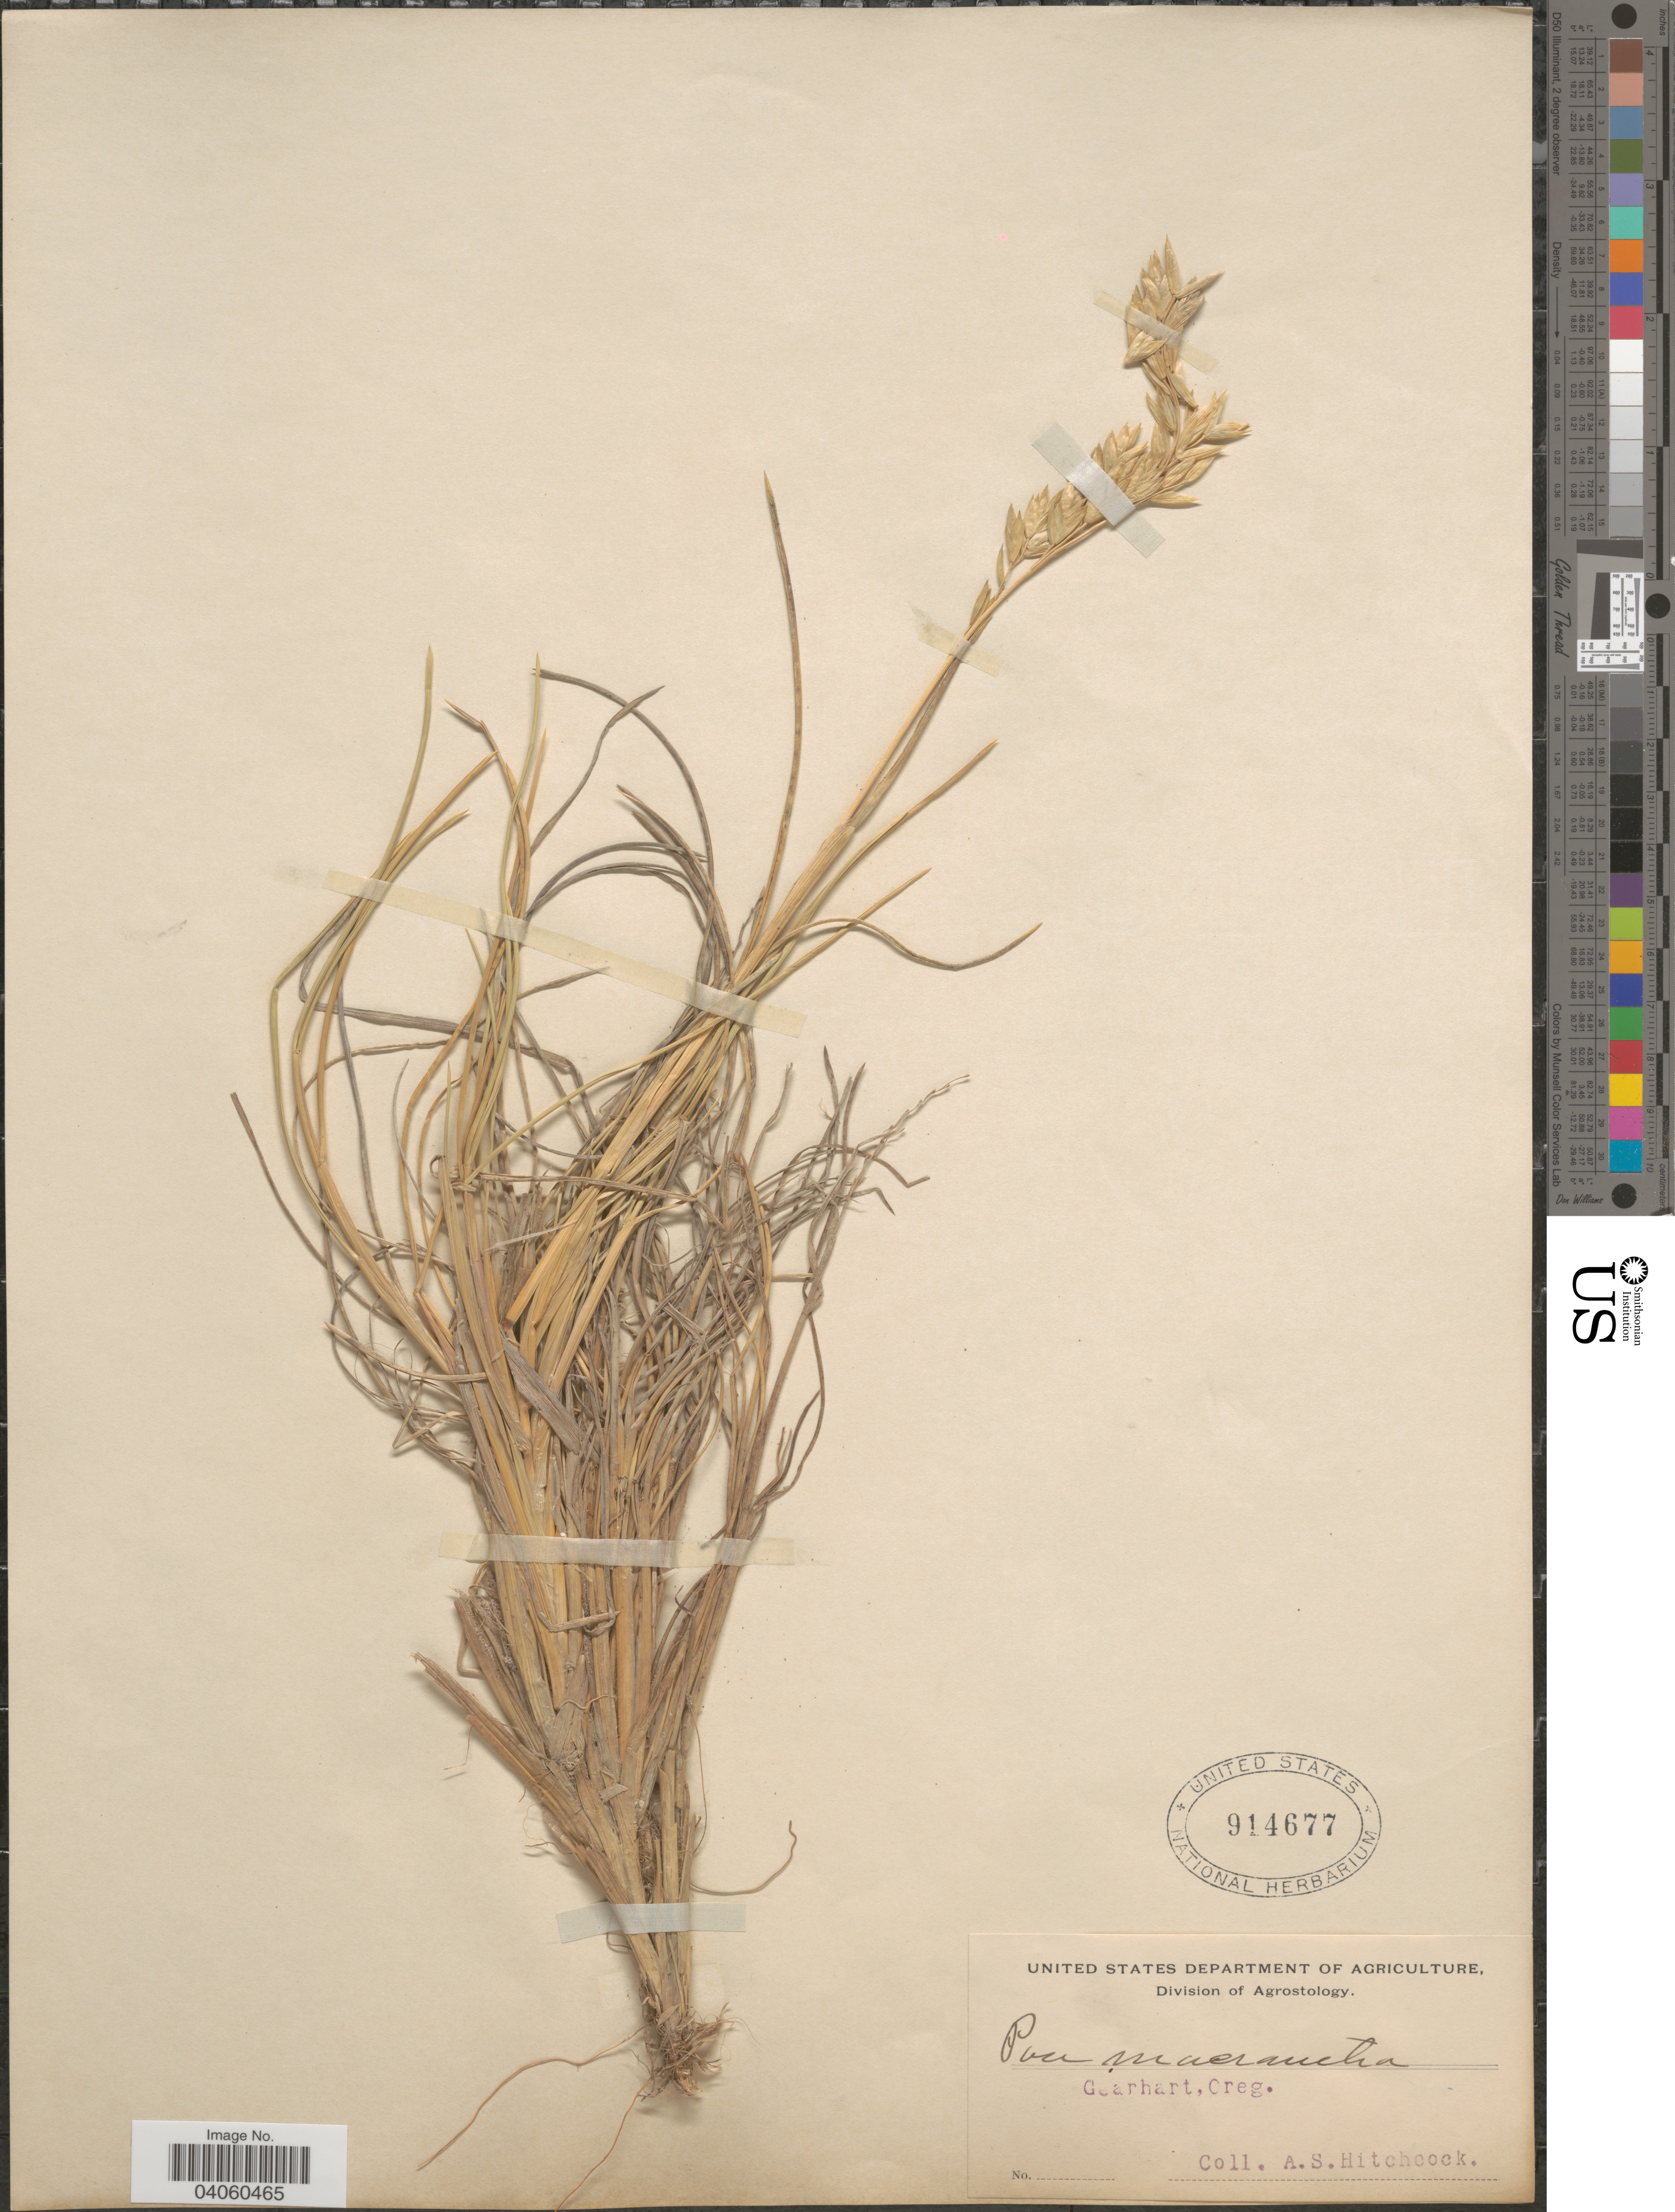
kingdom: Plantae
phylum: Tracheophyta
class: Liliopsida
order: Poales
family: Poaceae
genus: Poa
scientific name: Poa macrantha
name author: Vasey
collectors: A. S. Hitchcock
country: United States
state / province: Oregon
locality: Gearhart.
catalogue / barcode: US 914677